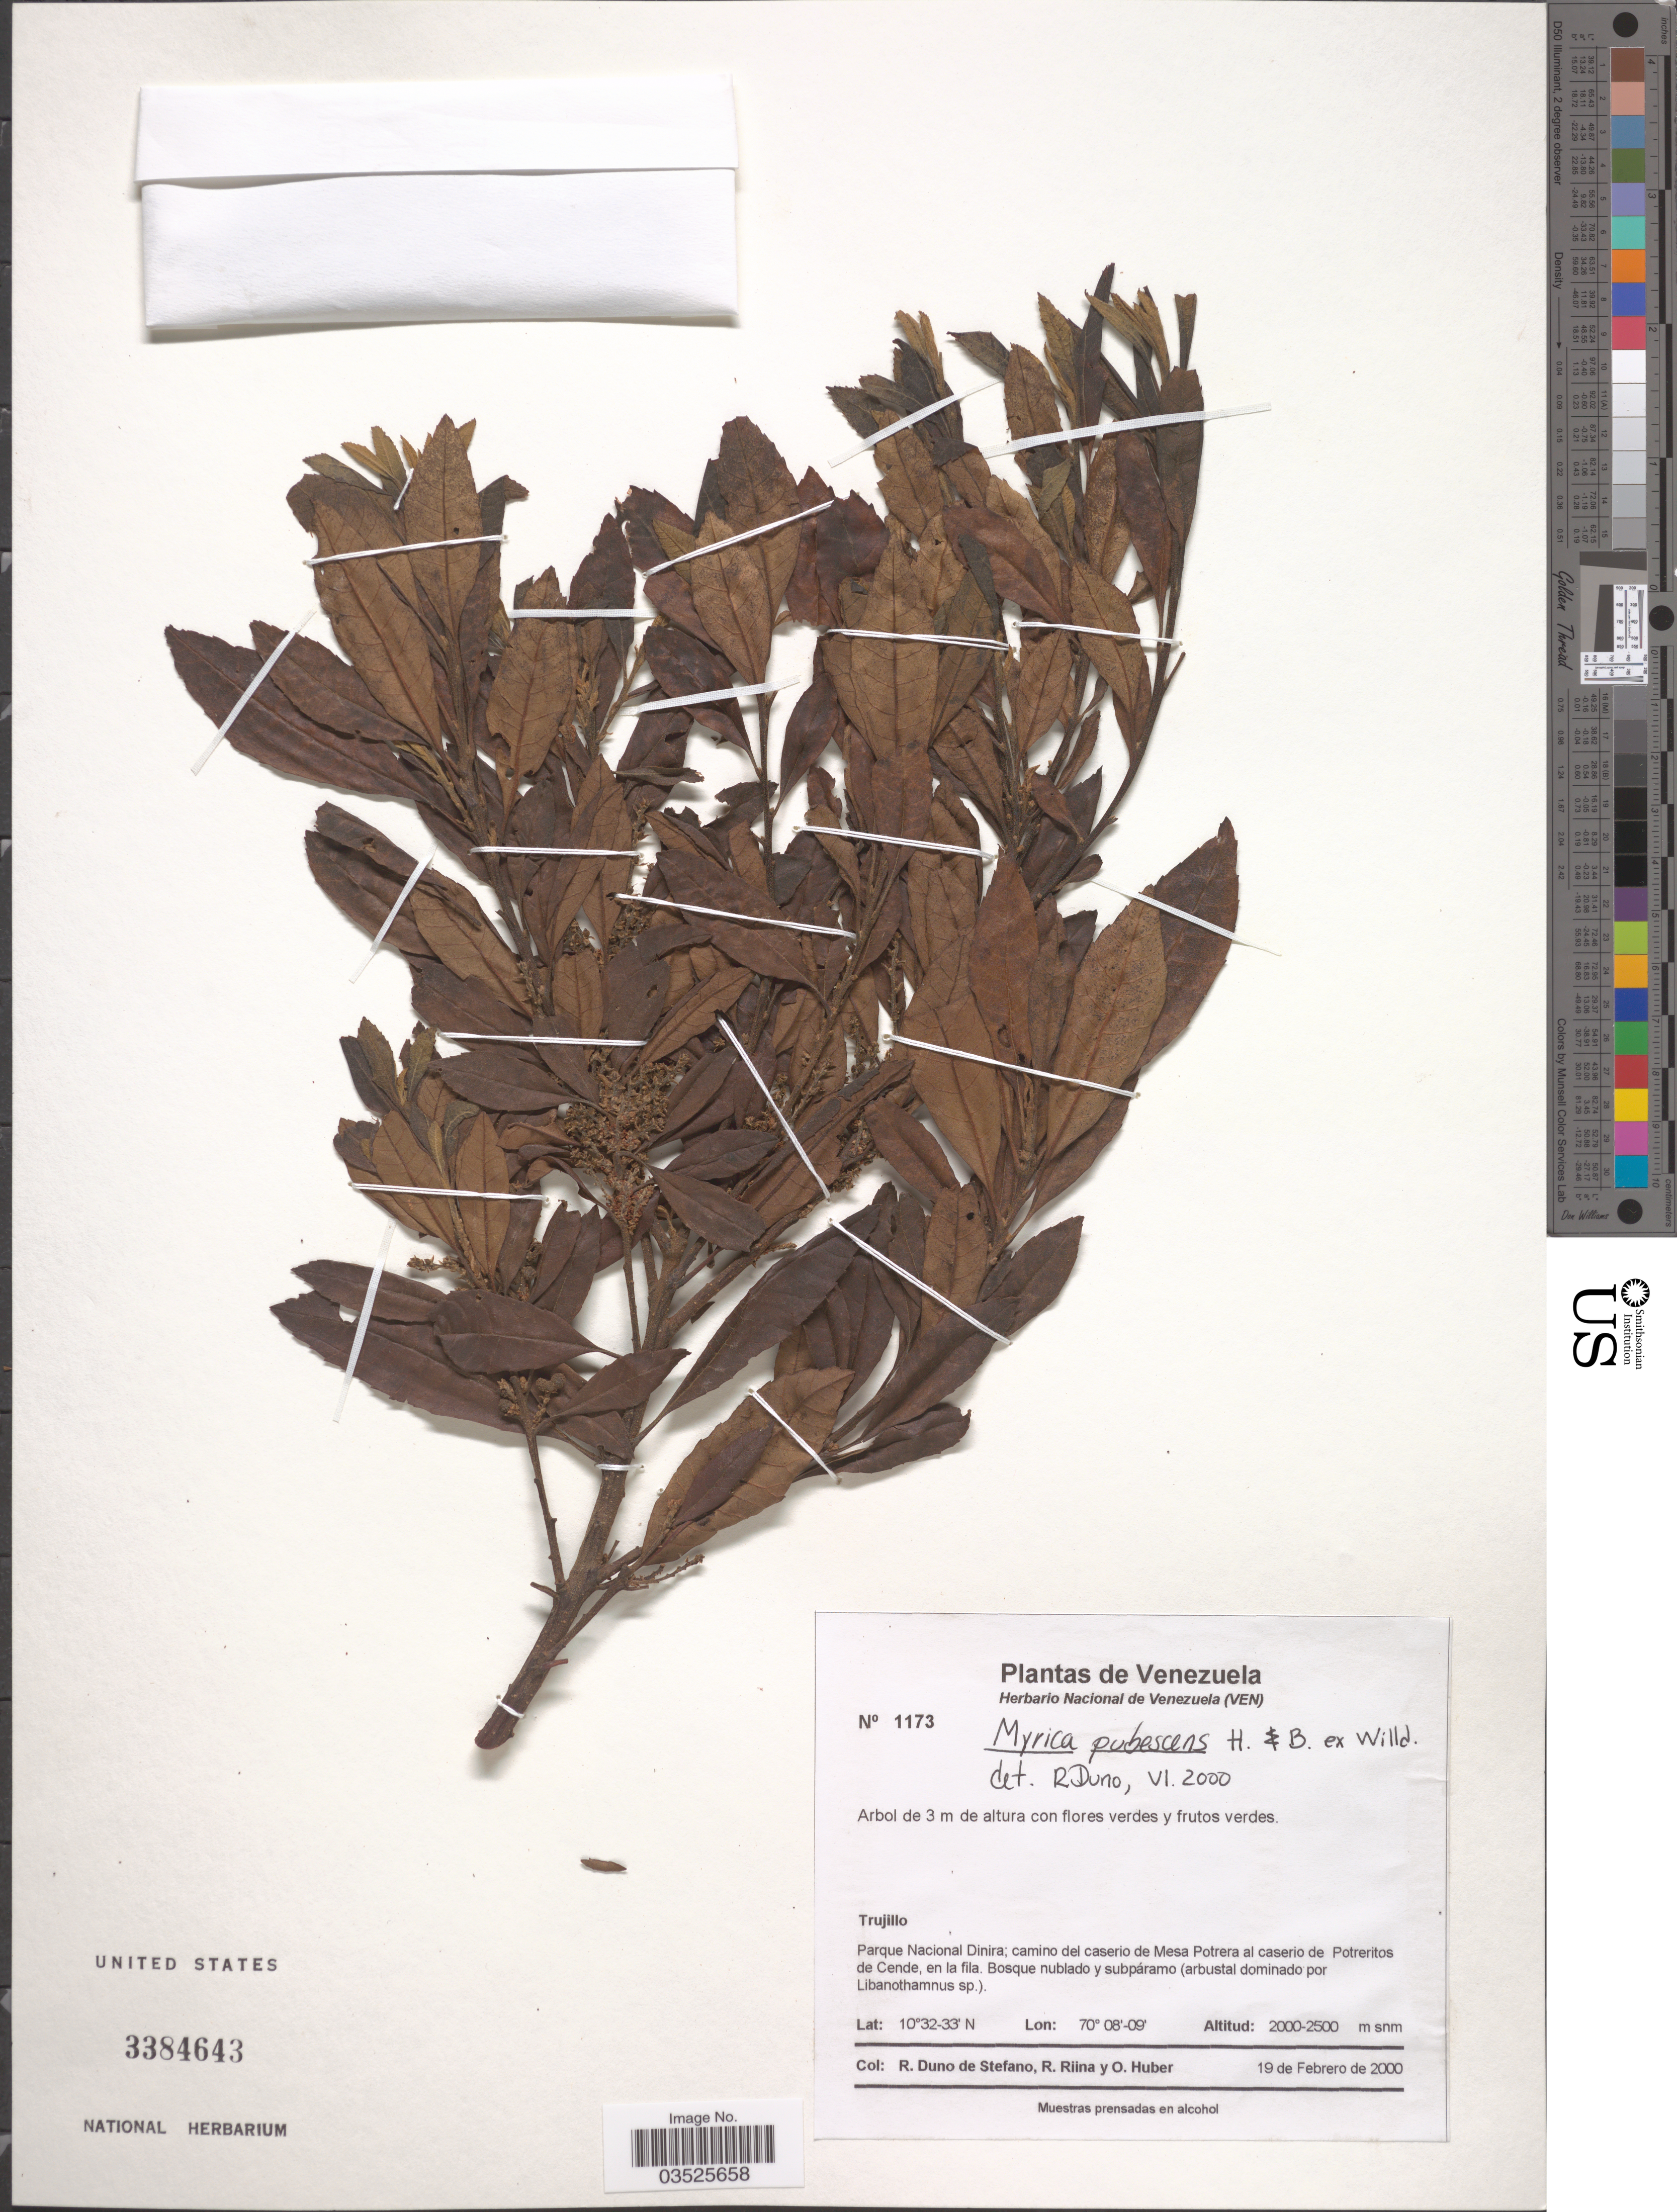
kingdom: Plantae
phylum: Tracheophyta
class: Magnoliopsida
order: Fagales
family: Myricaceae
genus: Morella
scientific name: Morella pubescens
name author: (Humb. & Bonpl. ex Willd.) Wilbur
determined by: Strong, M. T., (US), Smithsonian Institution - National Museum of Natural History (UNITED STATES)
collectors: R. Duno de Stefano, R. Riina & O. Huber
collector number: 1173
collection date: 2000-02-19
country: Venezuela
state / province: Trujillo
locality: Parque Nacional Dinira; camino del caserio de Mesa Potrera al caserio de Potreritos de Cende, en la fila.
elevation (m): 2000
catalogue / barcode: US 3384643